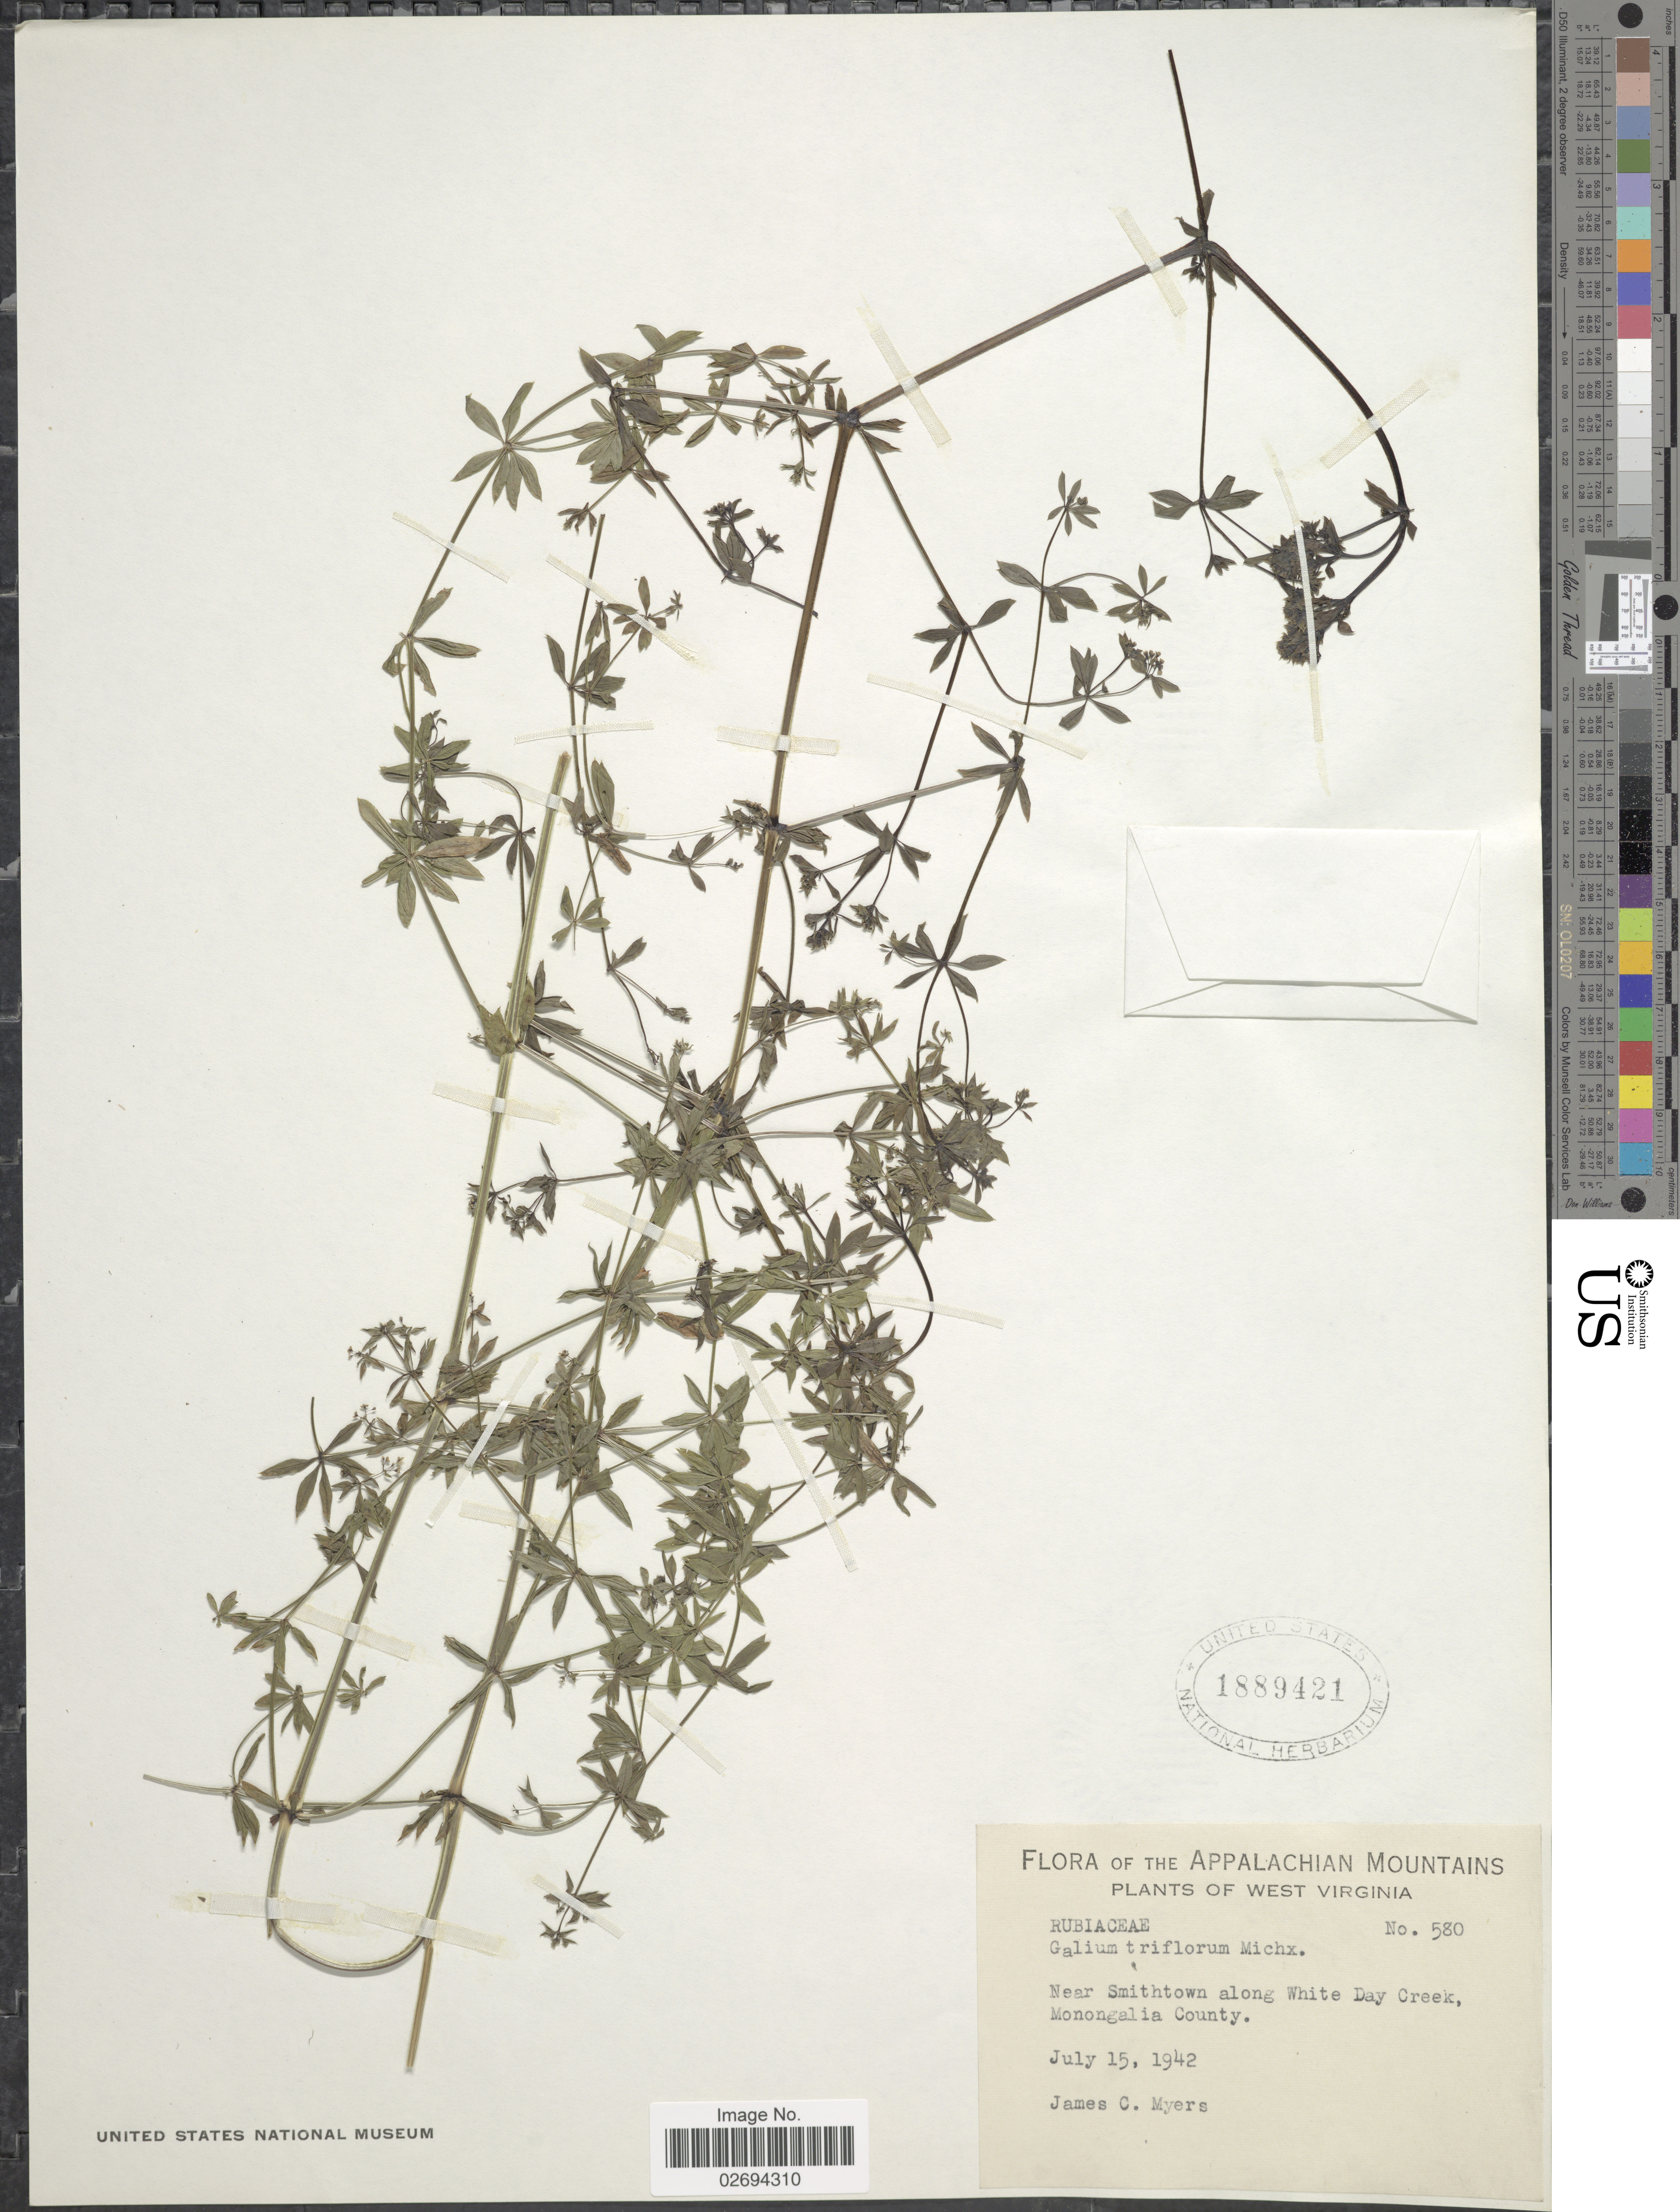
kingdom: Plantae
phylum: Tracheophyta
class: Magnoliopsida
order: Gentianales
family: Rubiaceae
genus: Galium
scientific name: Galium triflorum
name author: Michx.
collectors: J. C. Myers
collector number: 580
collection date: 1942-07-15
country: United States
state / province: West Virginia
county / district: Monongalia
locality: Appalachian Mountains. Near Smithtown along White Day Creek, Monongalia County.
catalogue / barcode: US 1889421